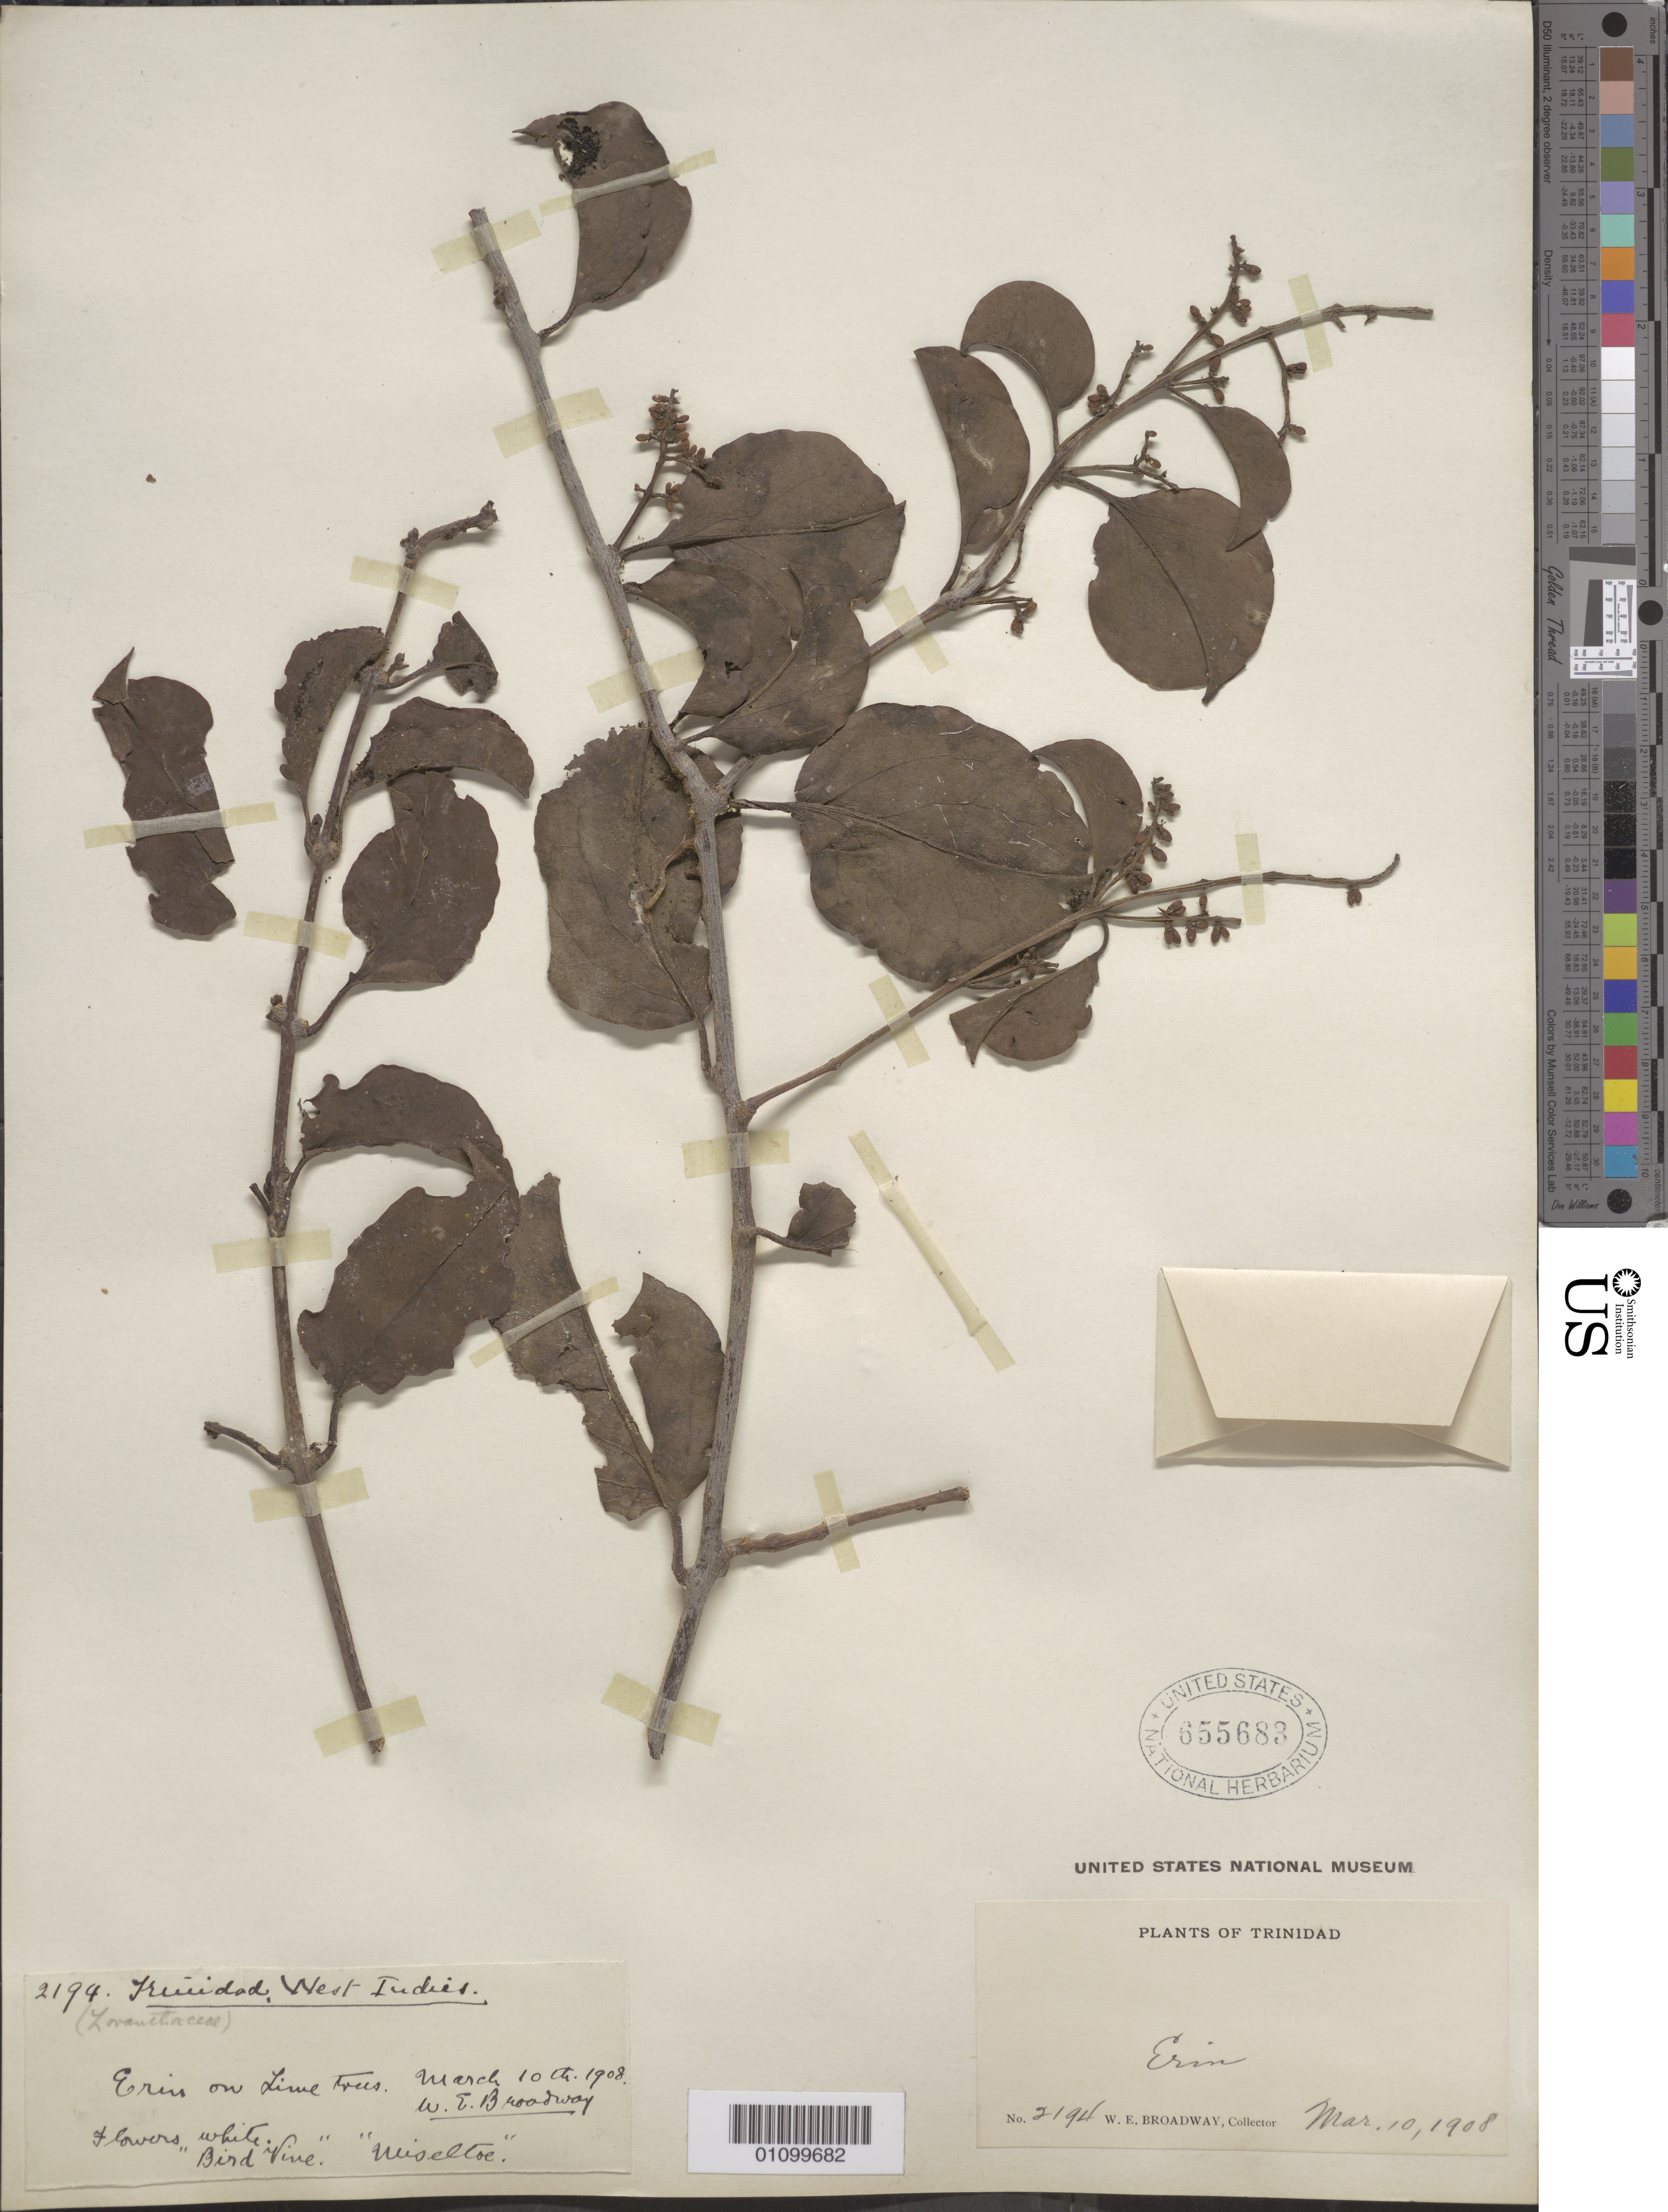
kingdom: Plantae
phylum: Tracheophyta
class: Magnoliopsida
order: Santalales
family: Loranthaceae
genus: Phthirusa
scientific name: Phthirusa seitzii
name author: Krug & Urb.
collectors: W. E. Broadway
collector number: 2194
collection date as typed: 10 Mar 1908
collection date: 1908-03-10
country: Trinidad and Tobago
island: Trinidad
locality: Erin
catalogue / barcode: US 655683